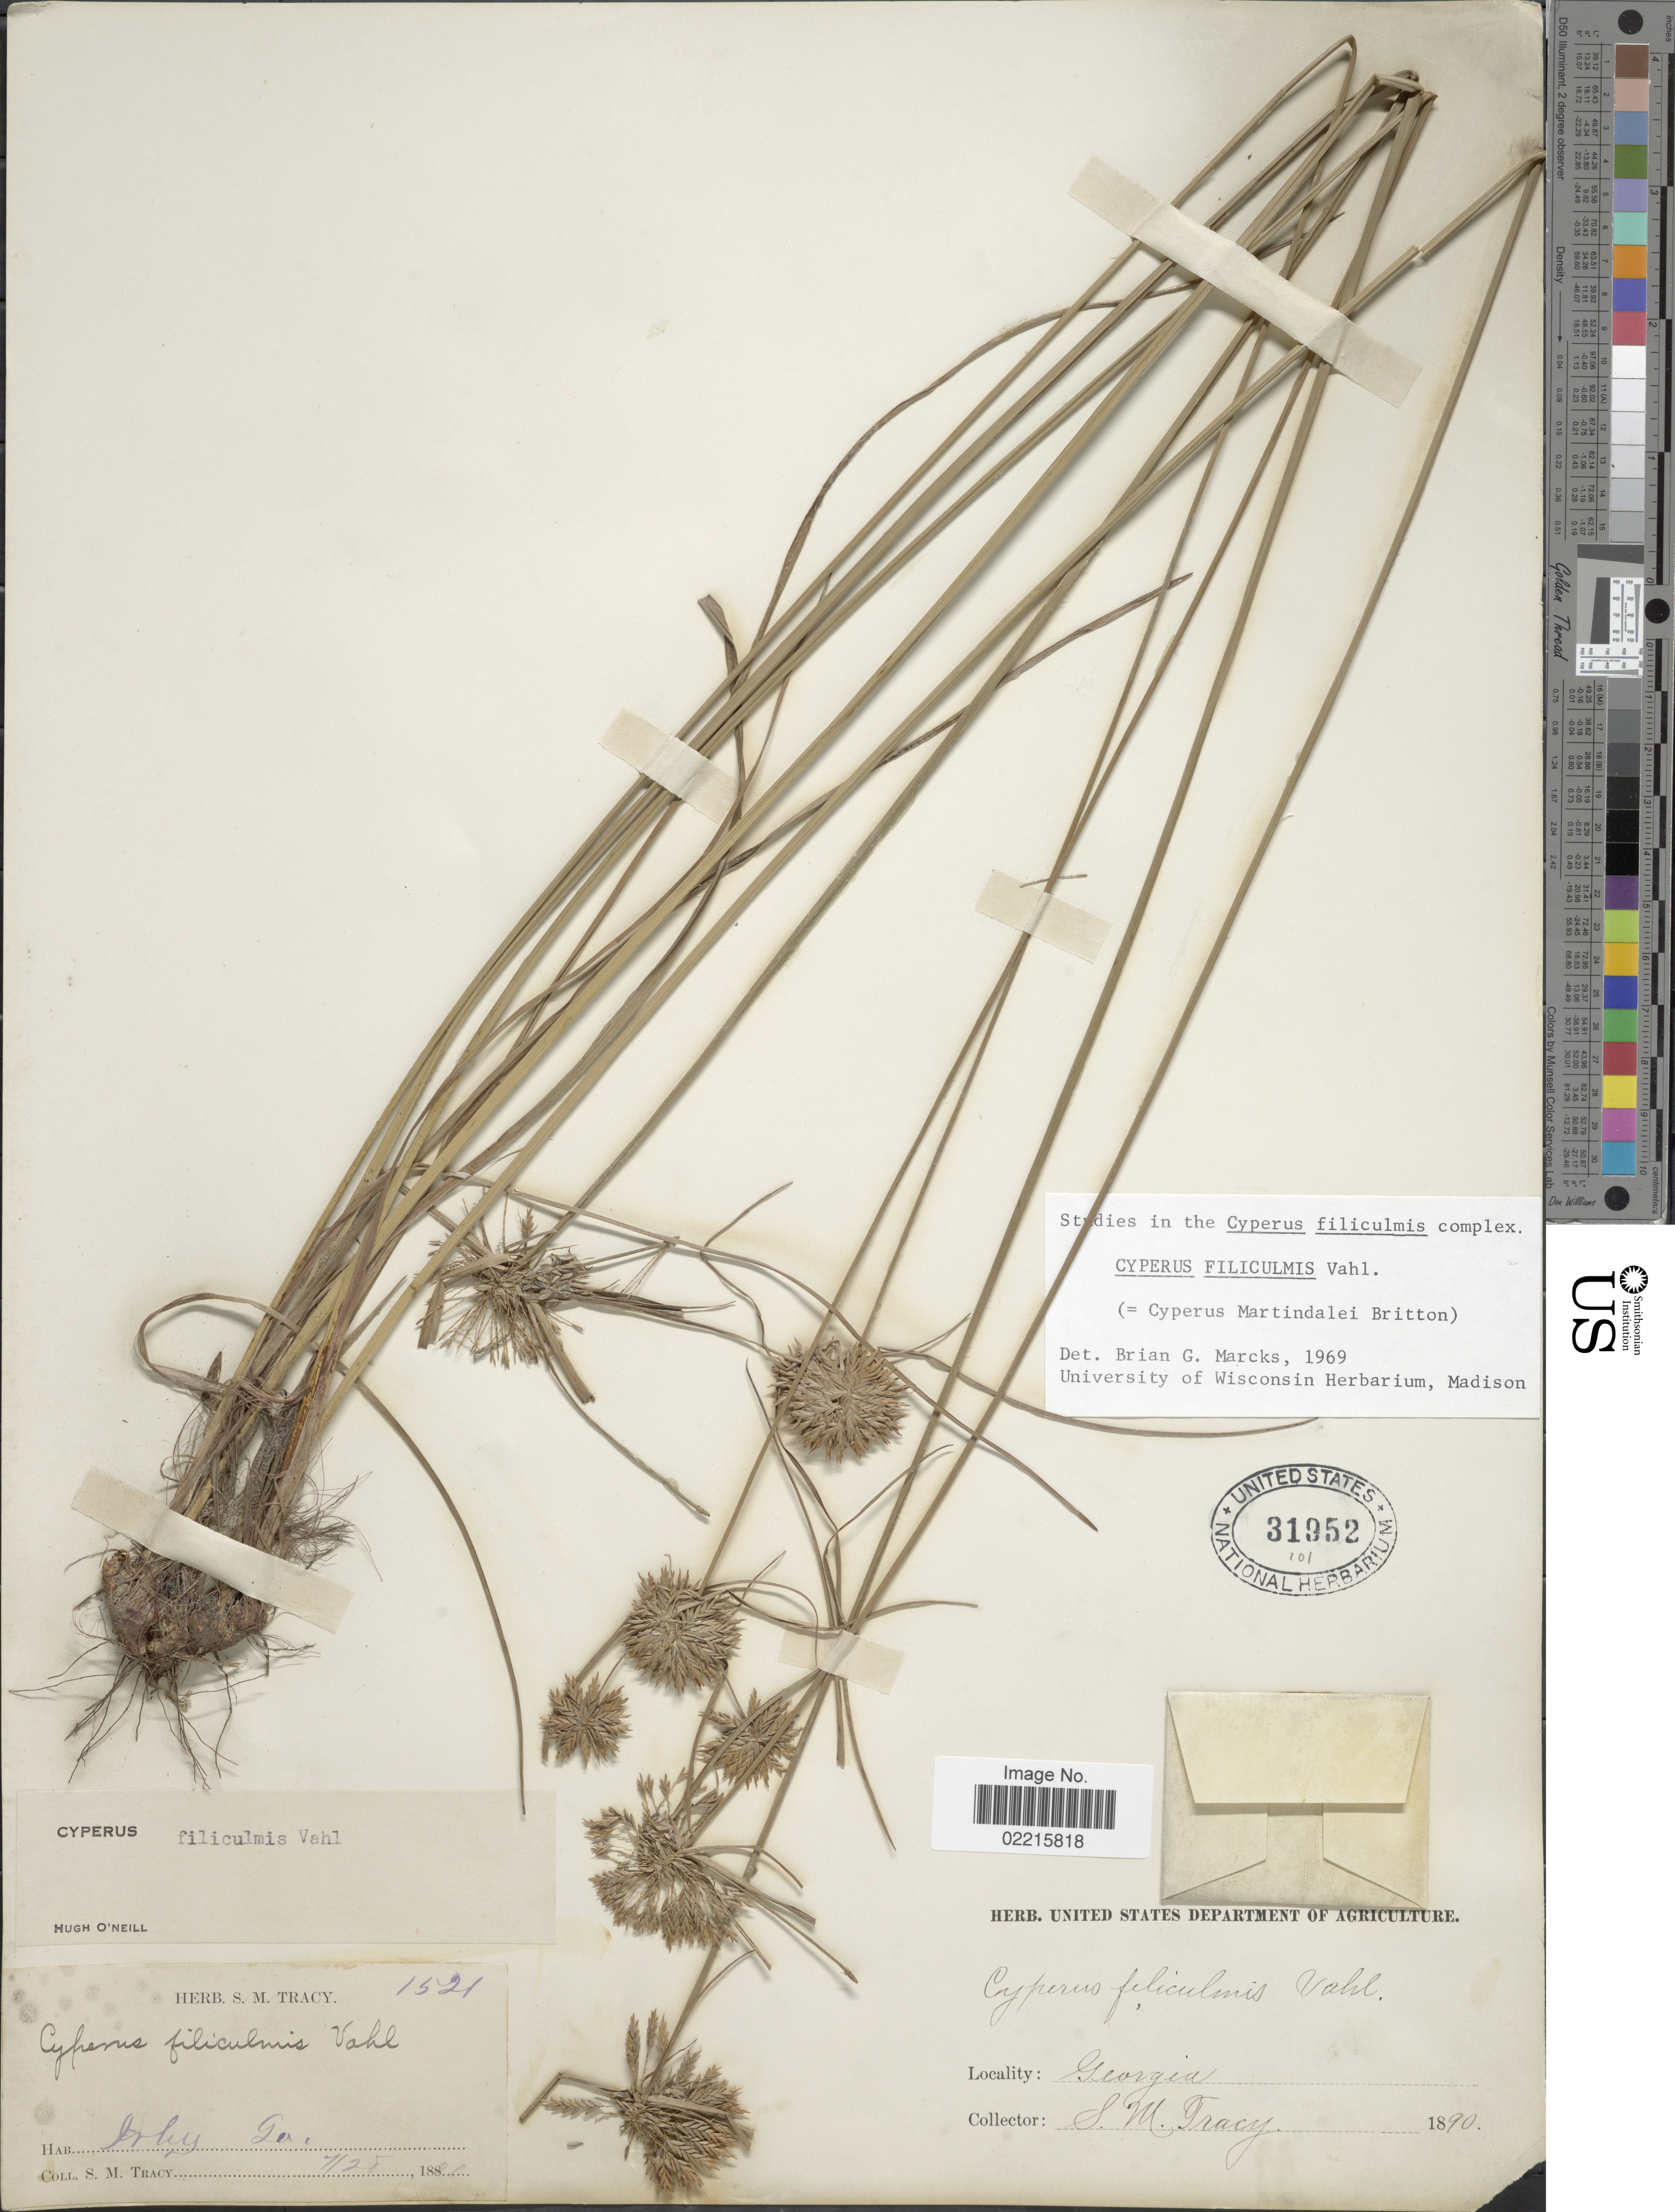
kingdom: Plantae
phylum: Tracheophyta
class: Liliopsida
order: Poales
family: Cyperaceae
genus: Cyperus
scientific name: Cyperus filiculmis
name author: Vahl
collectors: S. M. Tracy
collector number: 1521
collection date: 1890-07-28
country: United States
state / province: Georgia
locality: Irby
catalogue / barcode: US 31952